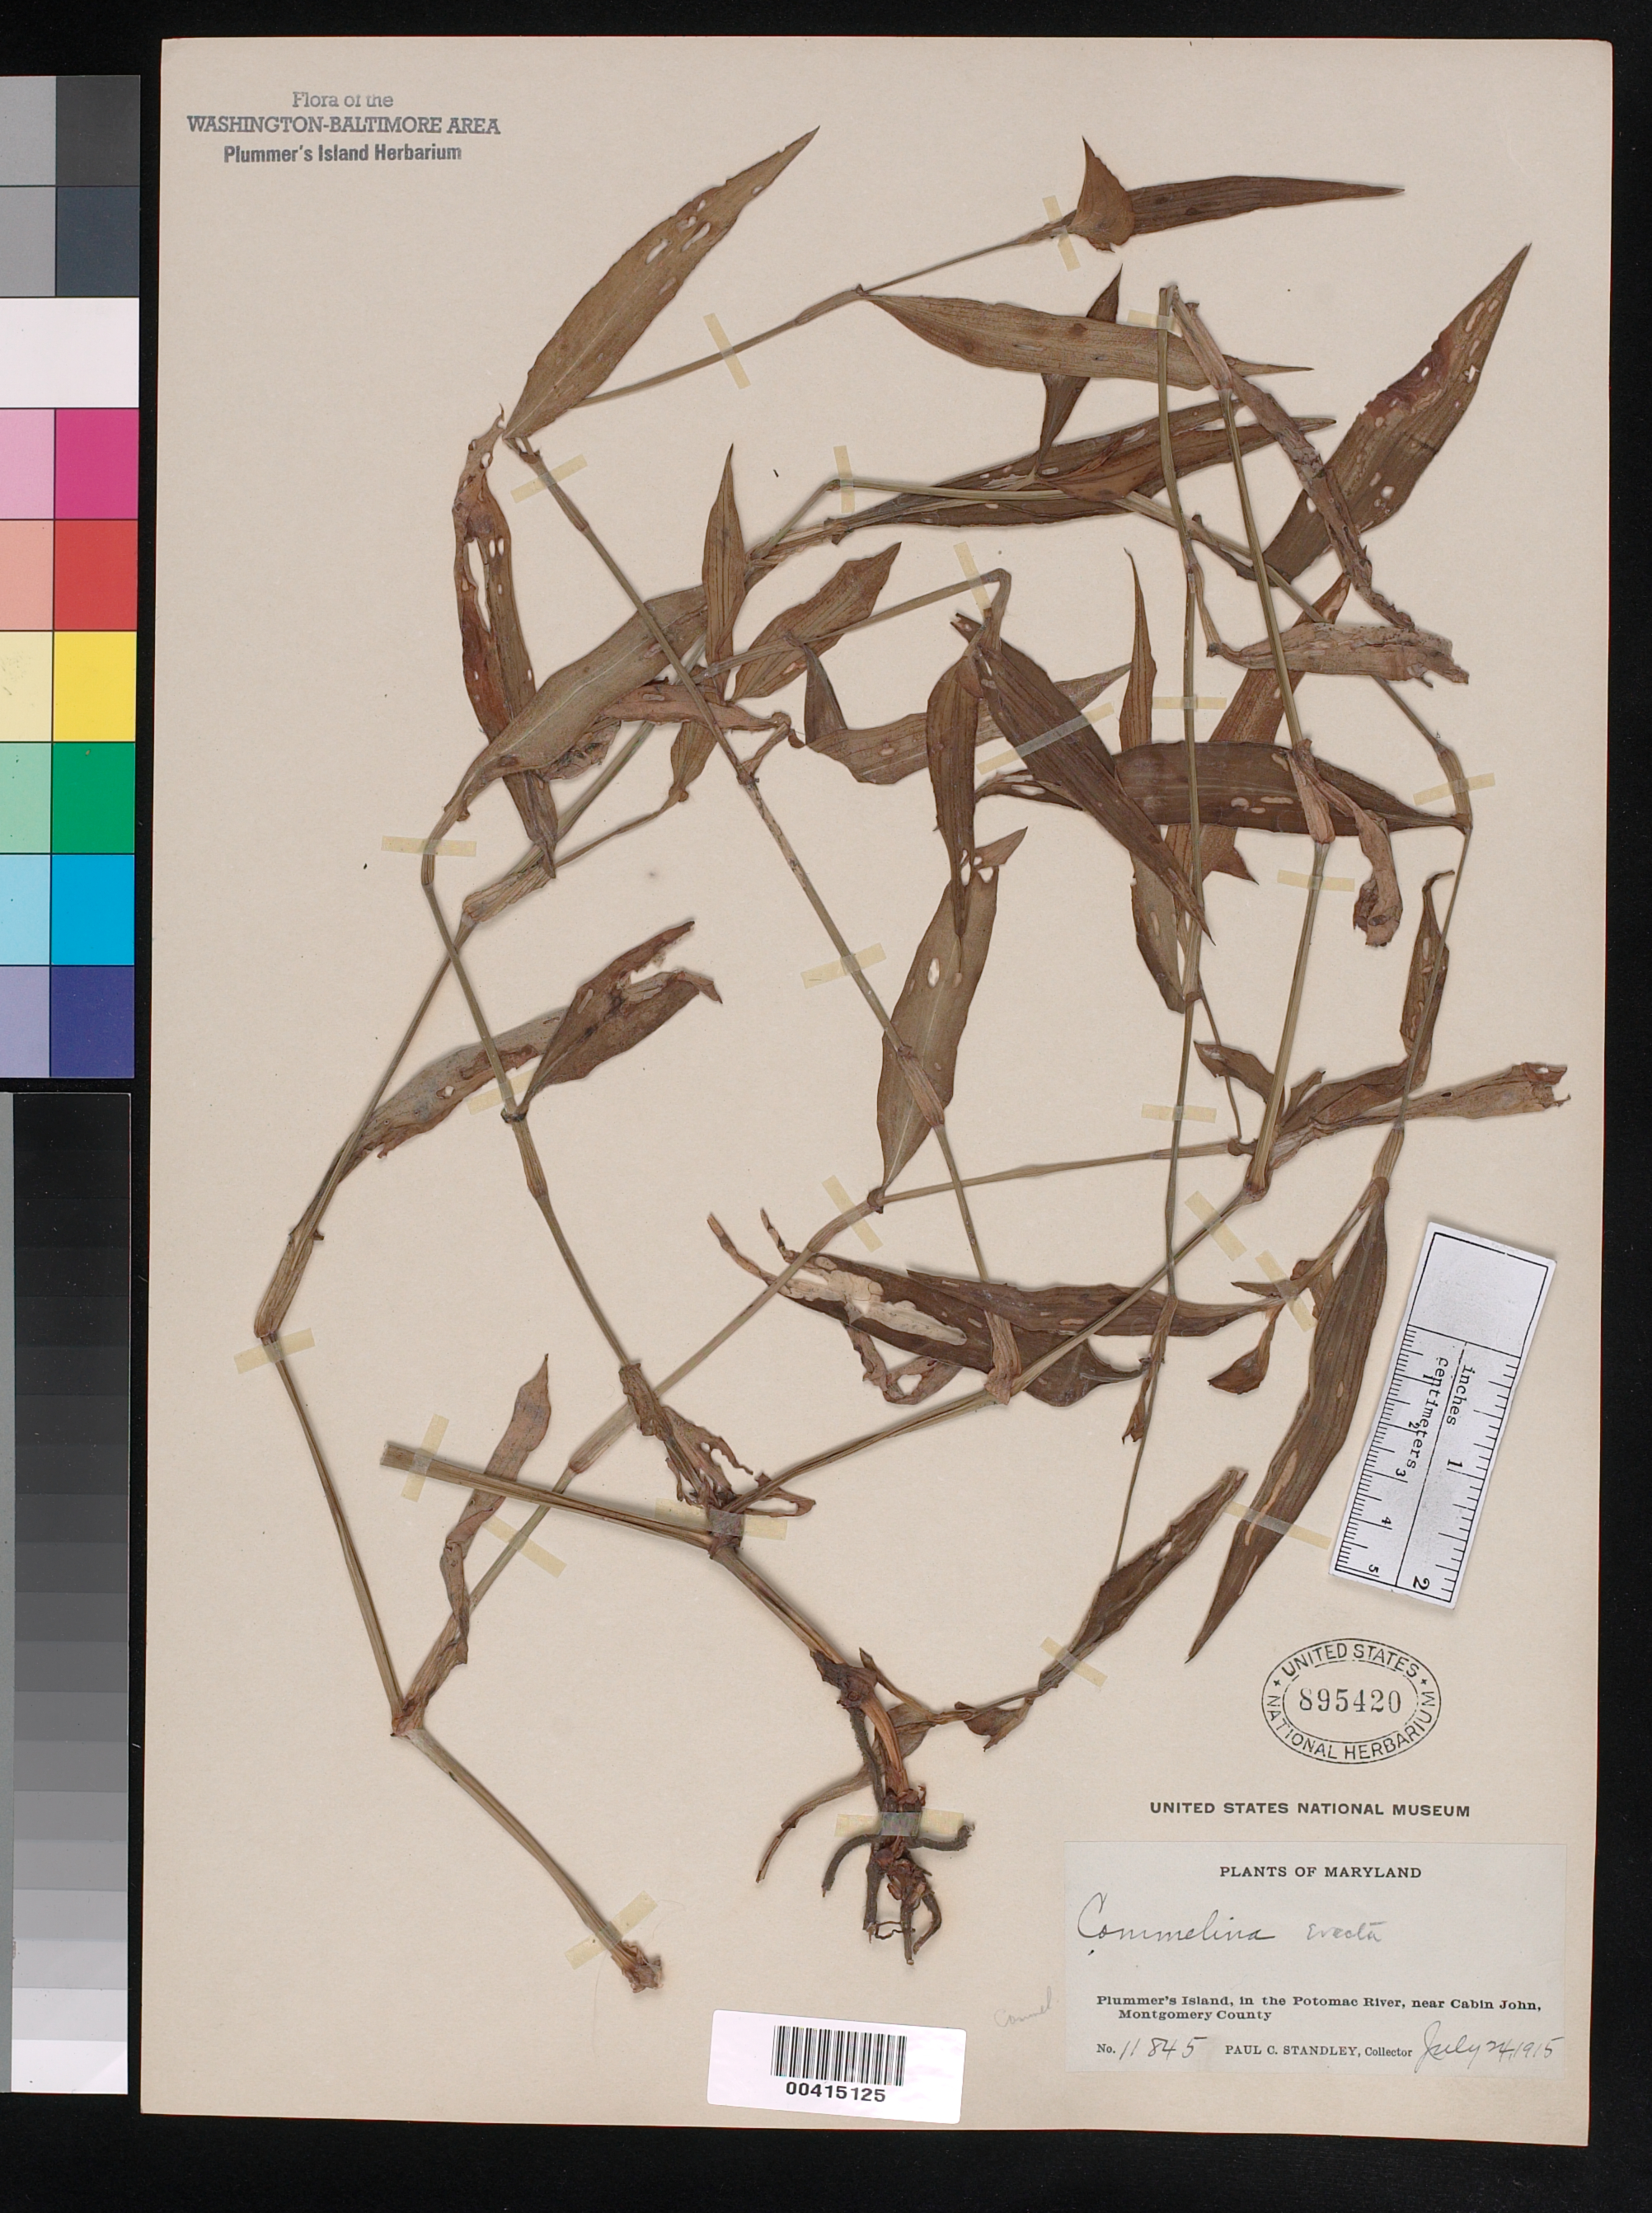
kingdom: Plantae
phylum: Tracheophyta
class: Liliopsida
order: Commelinales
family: Commelinaceae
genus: Commelina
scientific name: Commelina erecta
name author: L.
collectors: P. C. Standley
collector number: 11845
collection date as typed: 24 Jul 1915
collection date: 1915-07-24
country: United States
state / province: Maryland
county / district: Montgomery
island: Plummers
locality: Plummer's Island C. & O. Canal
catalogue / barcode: US 895420